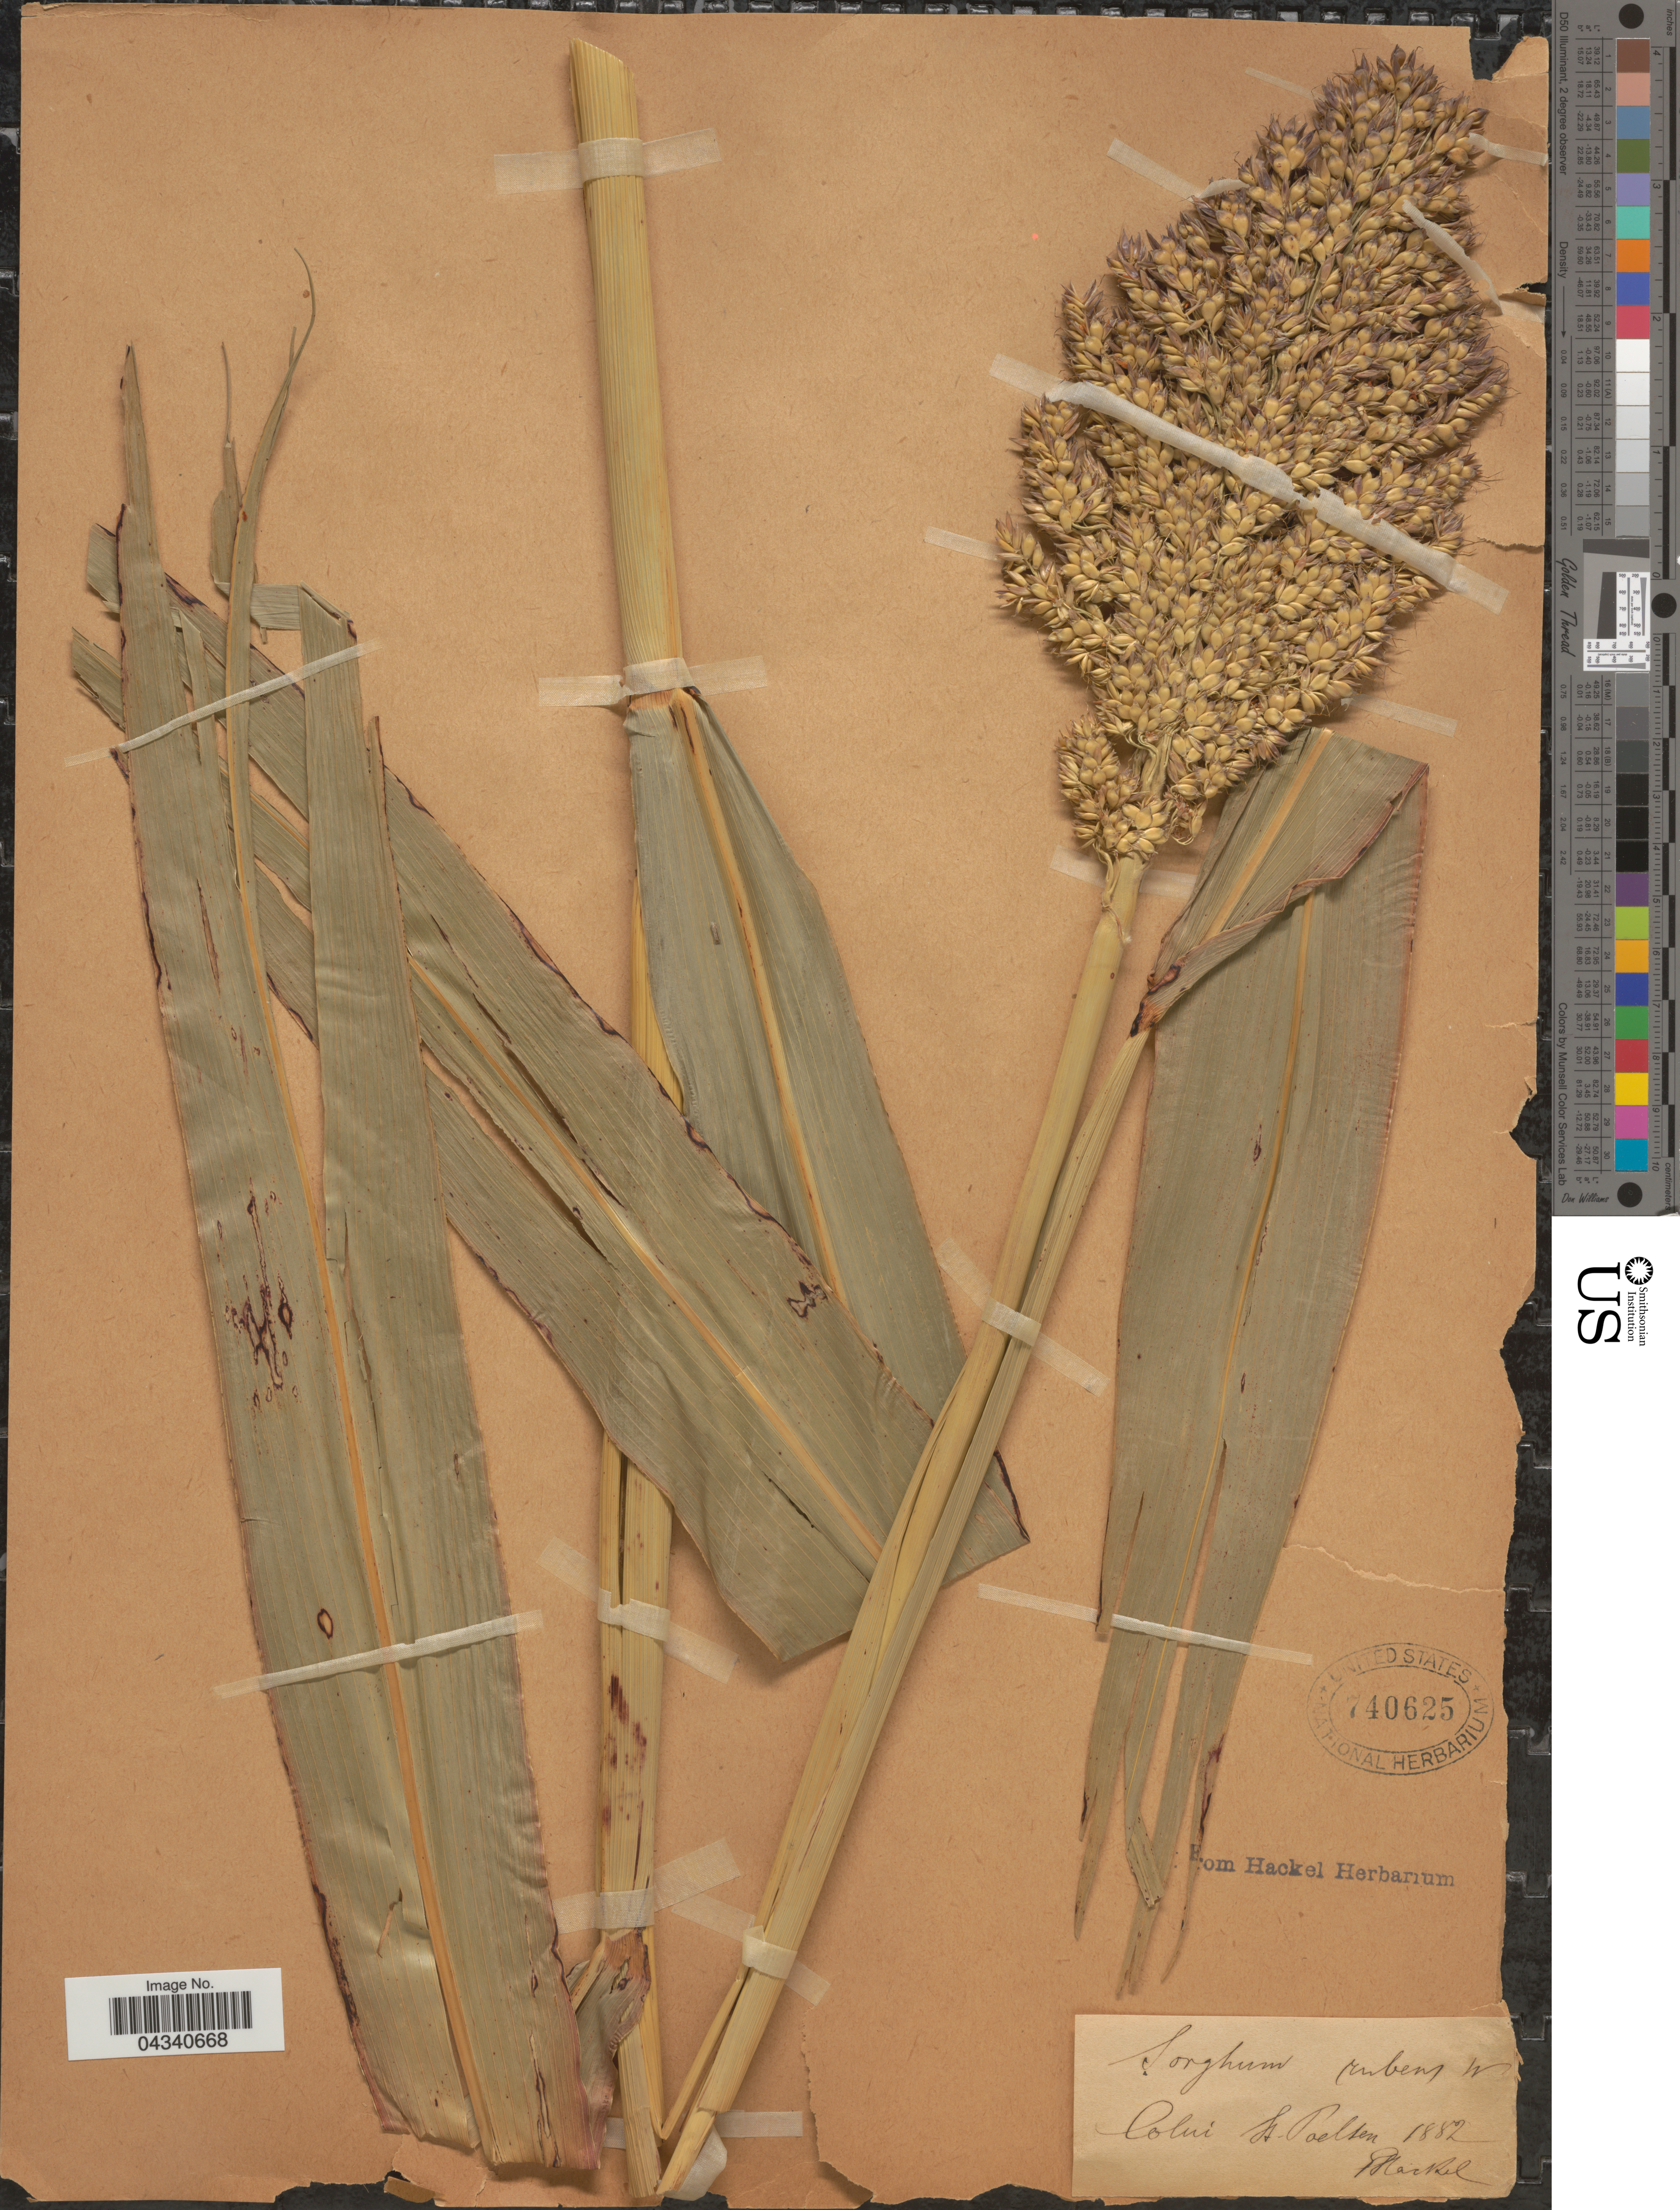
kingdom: Plantae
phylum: Tracheophyta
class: Liliopsida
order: Poales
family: Poaceae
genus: Sorghum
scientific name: Sorghum sp.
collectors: E. Hackel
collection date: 1882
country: Austria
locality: Colui St. Poelten.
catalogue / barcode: US 740625